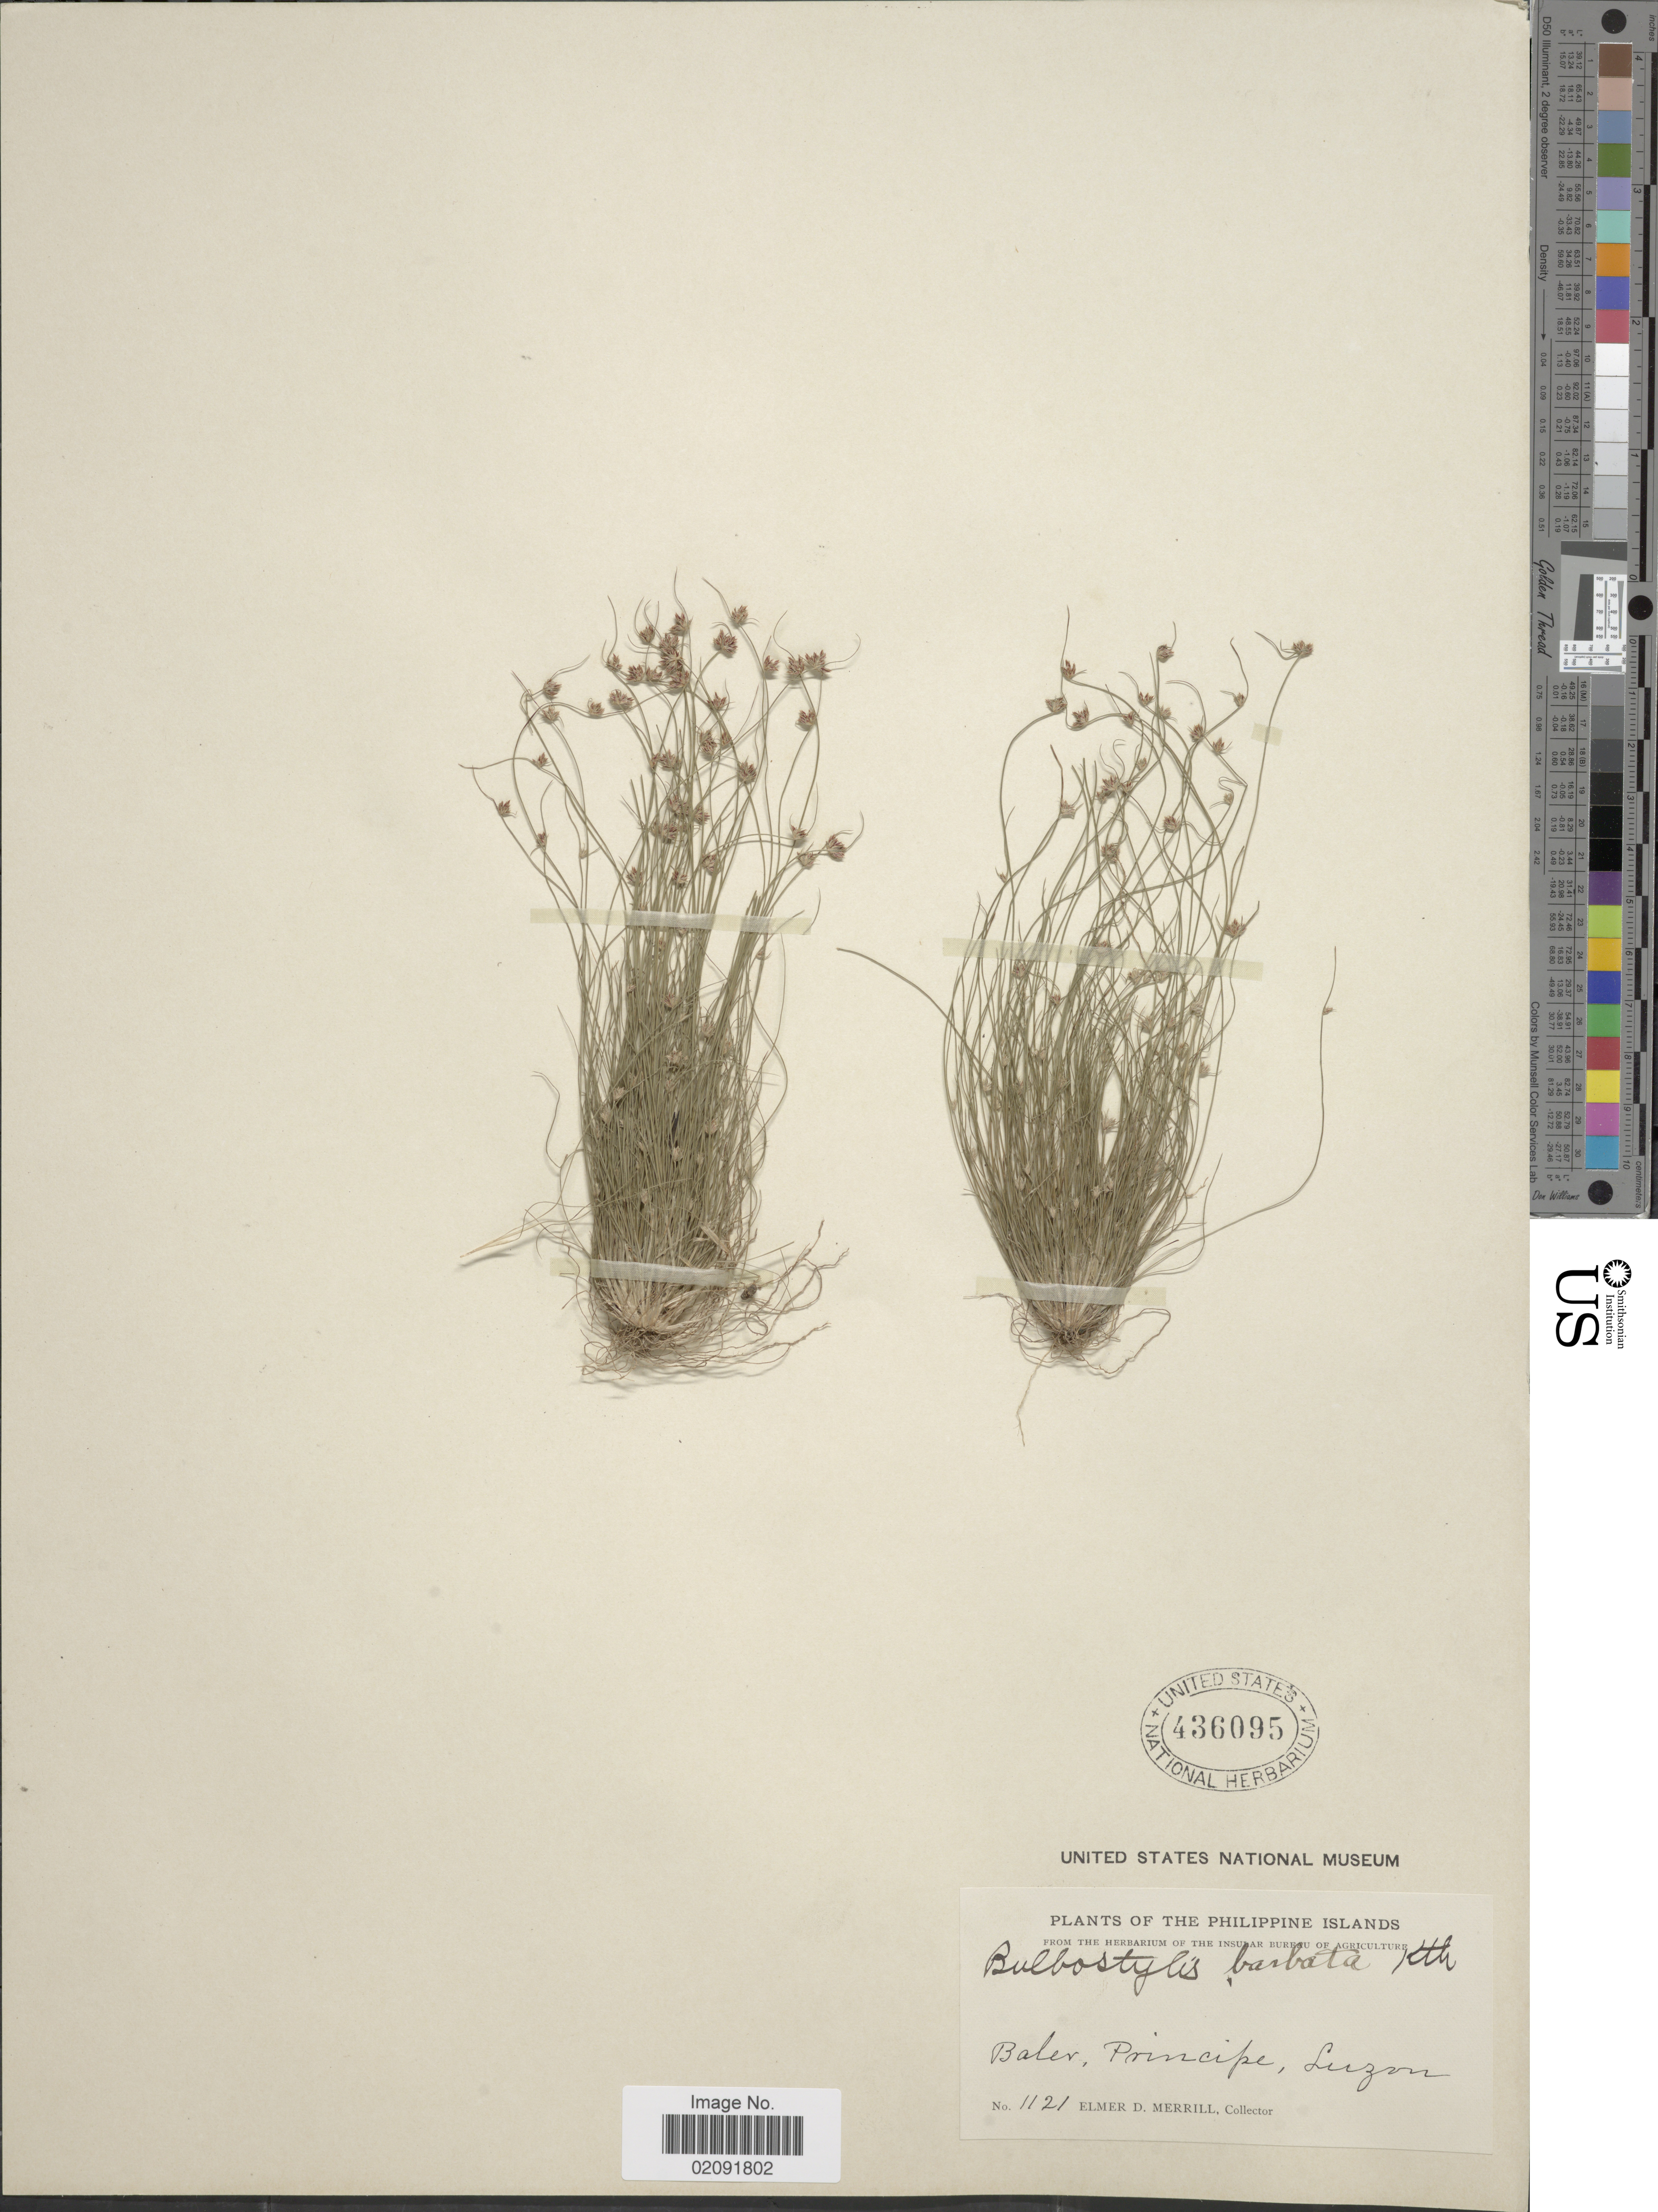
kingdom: Plantae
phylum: Tracheophyta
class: Liliopsida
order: Poales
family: Cyperaceae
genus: Bulbostylis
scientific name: Bulbostylis barbata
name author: (Rottb.) C.B. Clarke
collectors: E. D. Merrill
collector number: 1121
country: Philippines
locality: The Philippine Islands, Baler, Principe, Luzon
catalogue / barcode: US 436095